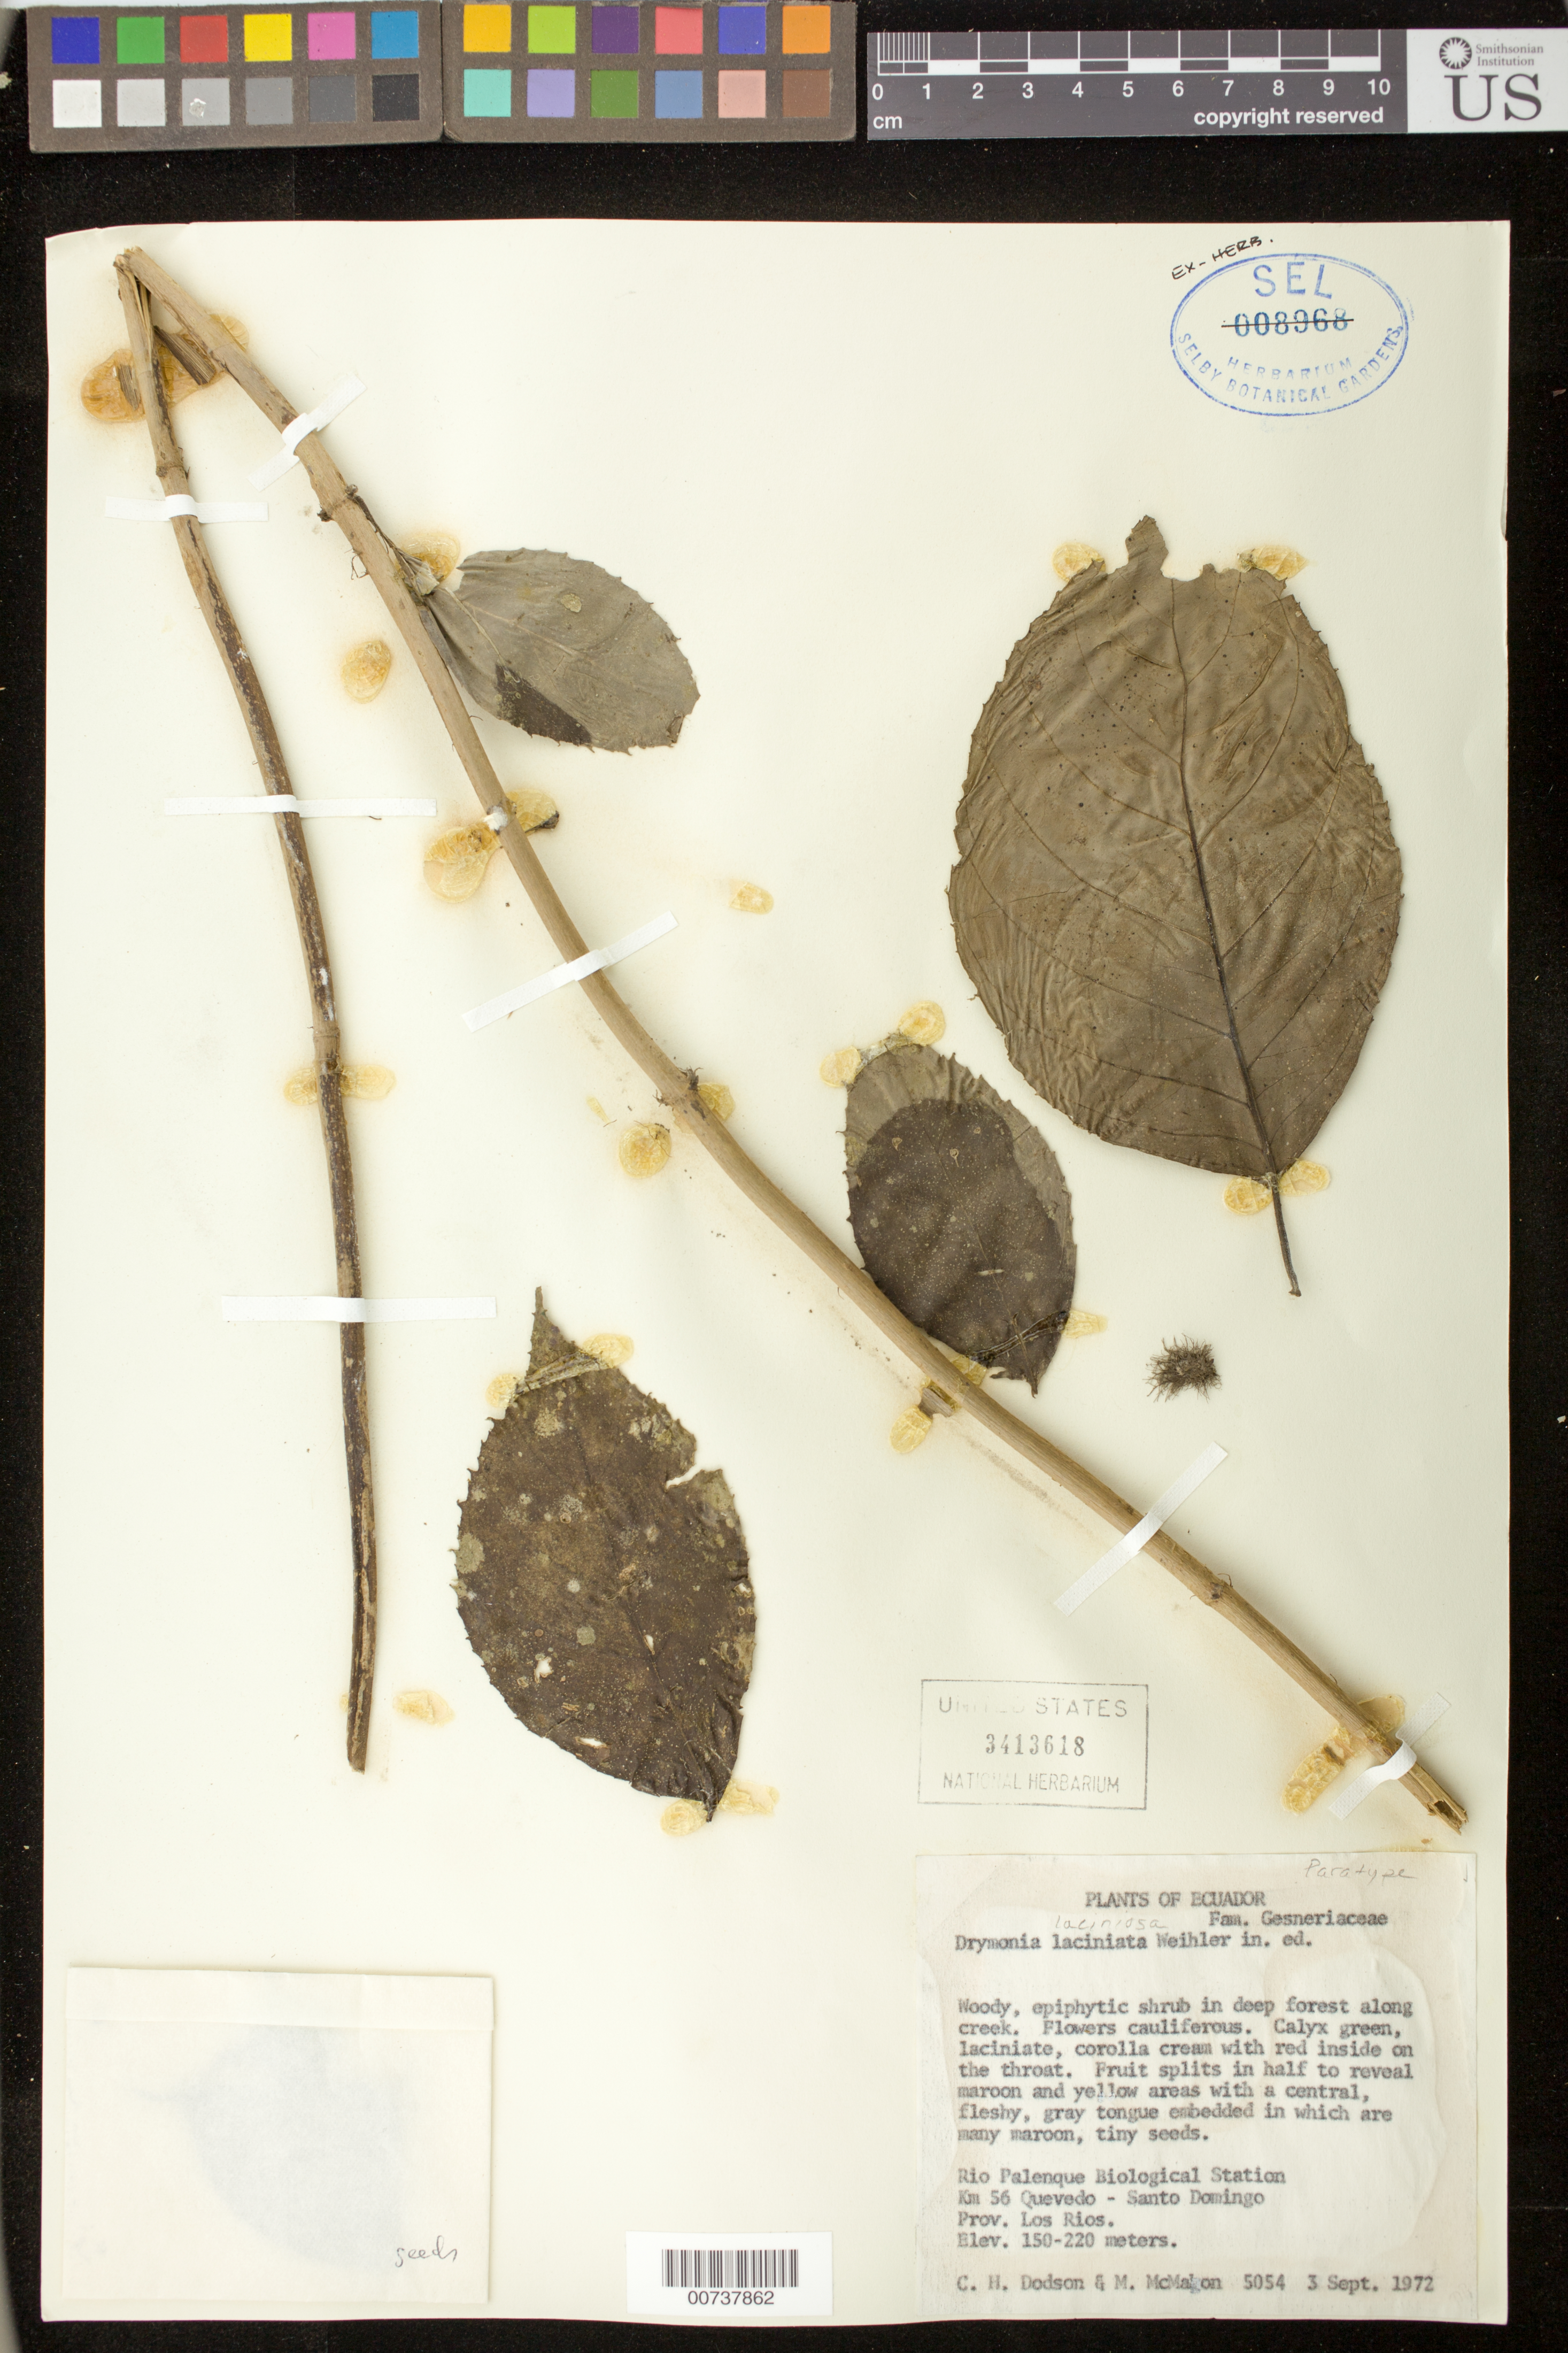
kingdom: Plantae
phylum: Tracheophyta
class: Magnoliopsida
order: Lamiales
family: Gesneriaceae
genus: Drymonia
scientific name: Drymonia laciniosa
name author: Wiehler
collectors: C. H. Dodson & M. McMahon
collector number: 5054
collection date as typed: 03 Sep 1972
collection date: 1972-09-03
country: Ecuador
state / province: Los Ríos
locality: Rio Palenque Biological Station, km 56 Quebedo - Santo Domingo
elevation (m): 150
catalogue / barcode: US 3413618